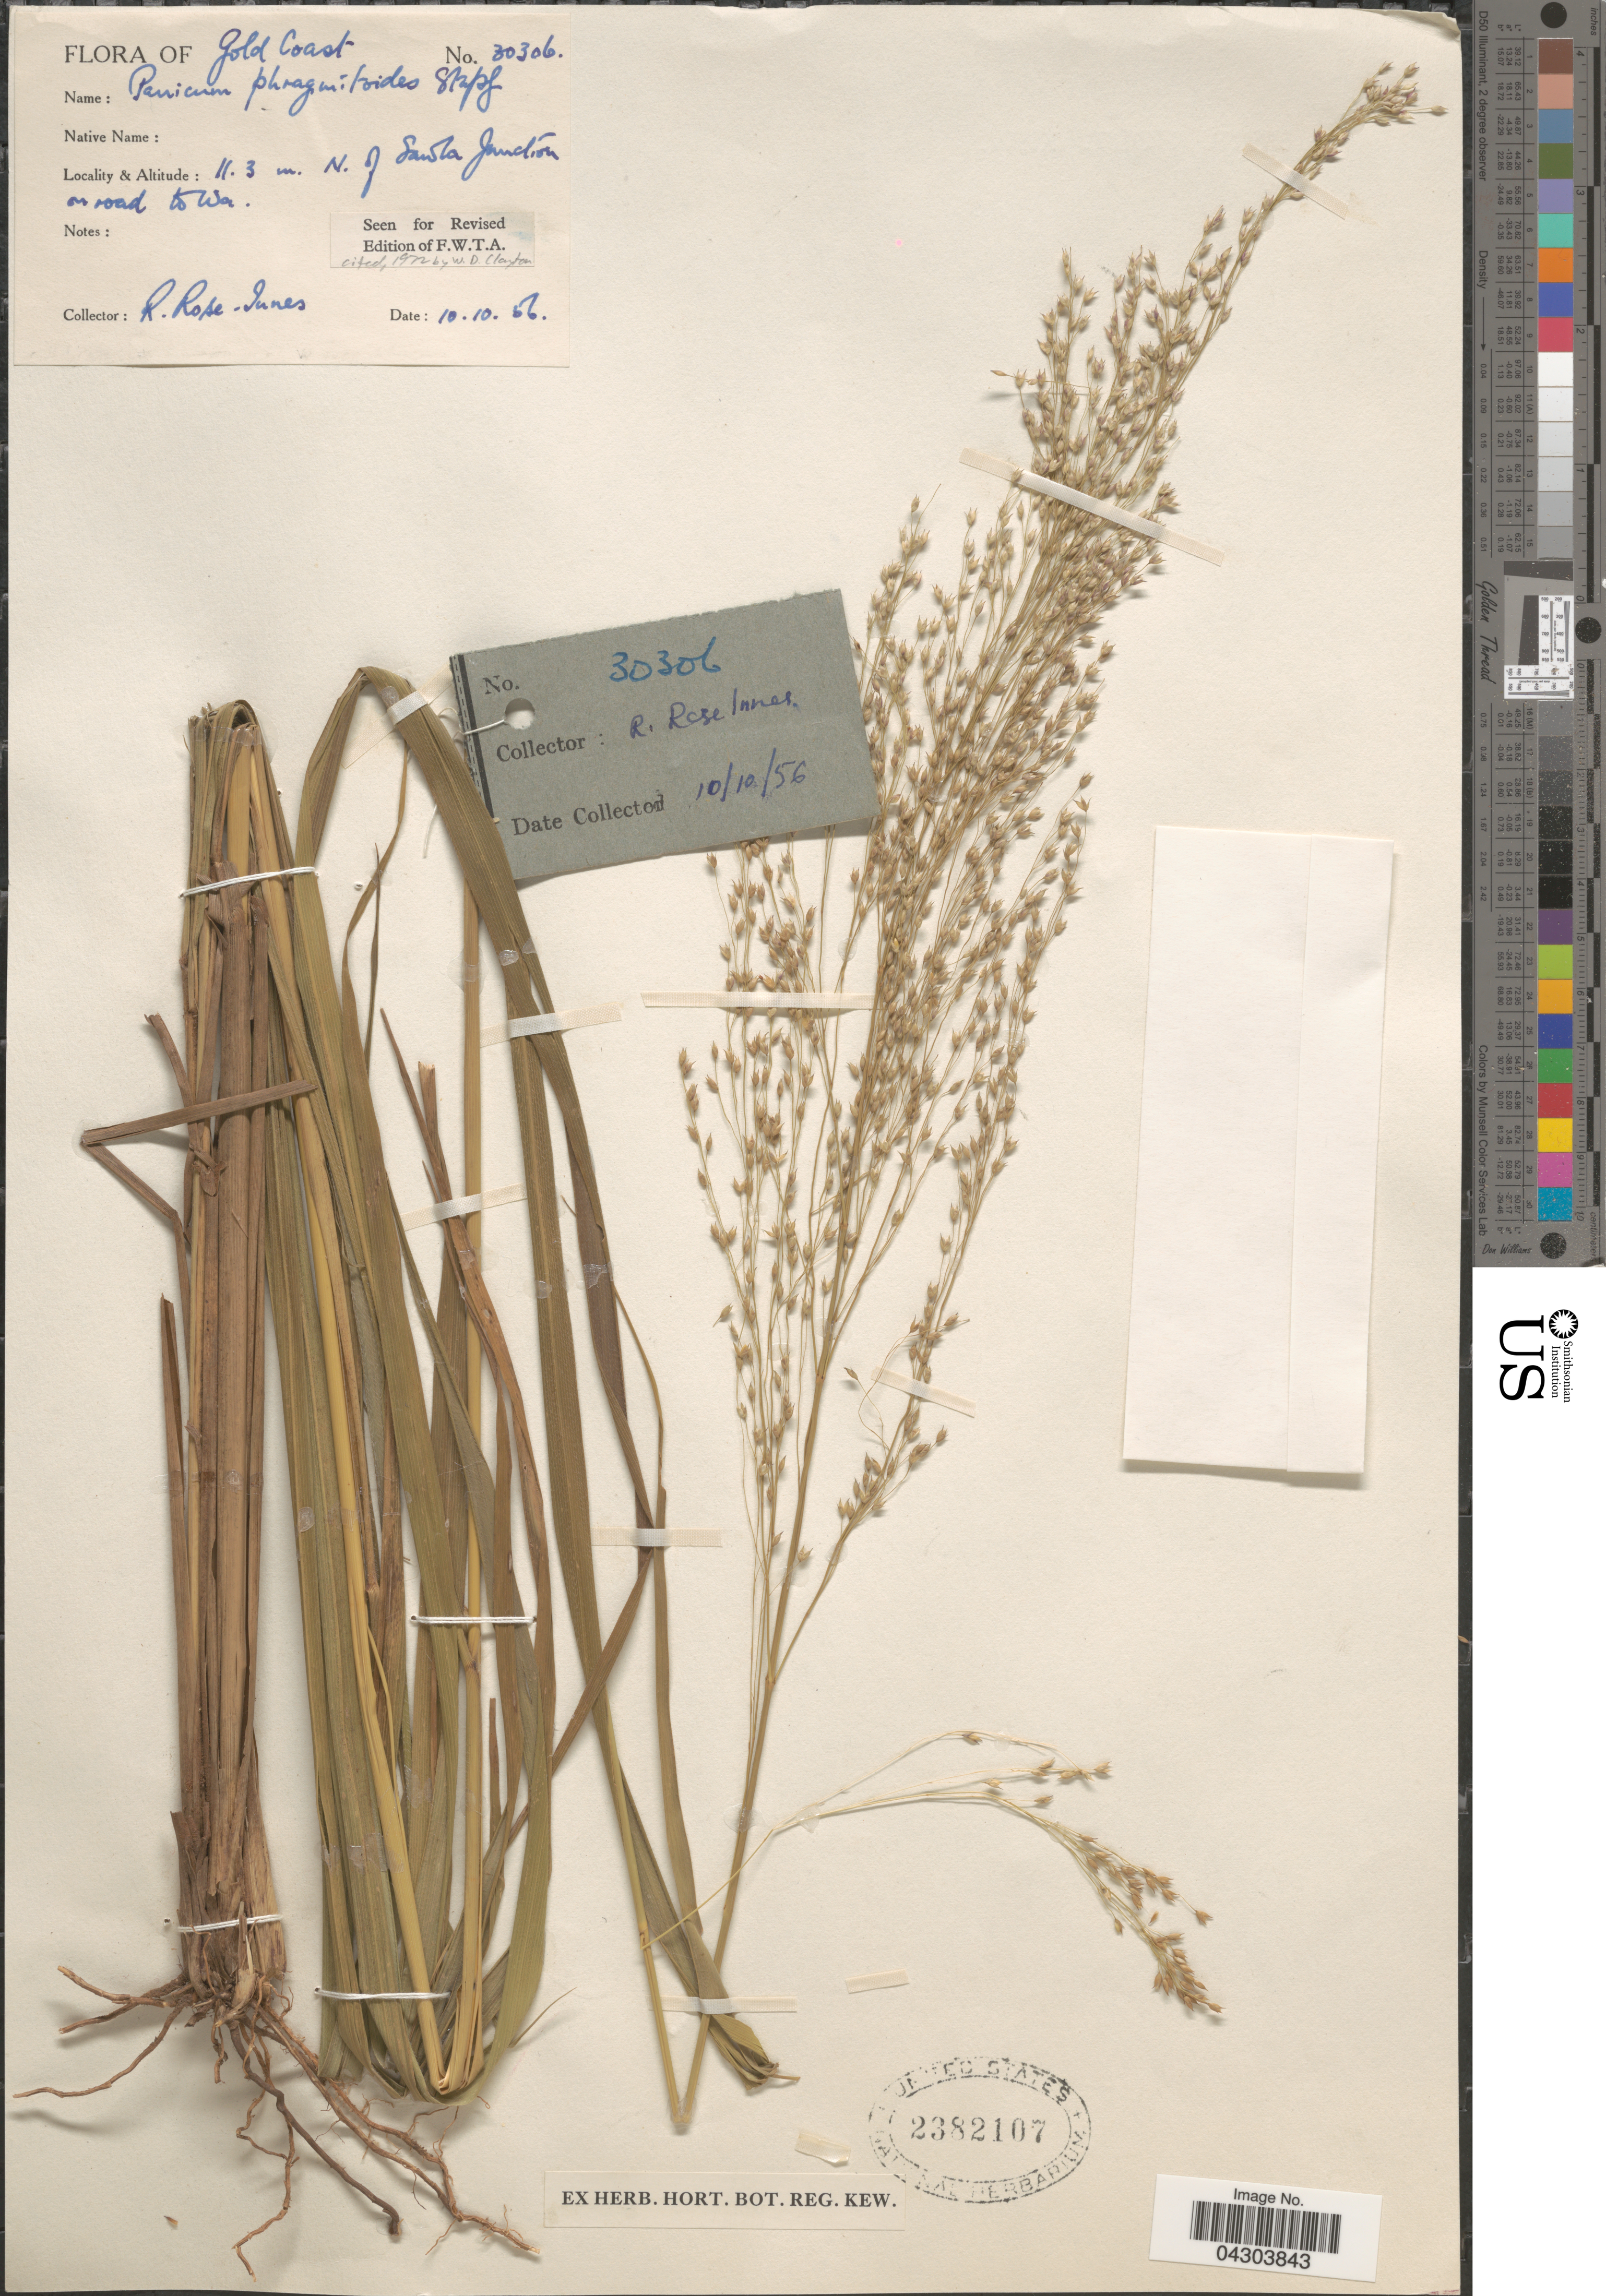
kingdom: Plantae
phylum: Tracheophyta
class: Liliopsida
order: Poales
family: Poaceae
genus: Panicum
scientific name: Panicum phragmitoides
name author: Stapf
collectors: R. Rose-Innes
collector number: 30306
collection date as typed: Transcribed d/m/y: 10/10/56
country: Ghana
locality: Gold Coast. 11.3 m. N. of Sawla Junction on road to Wa.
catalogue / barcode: US 2382107